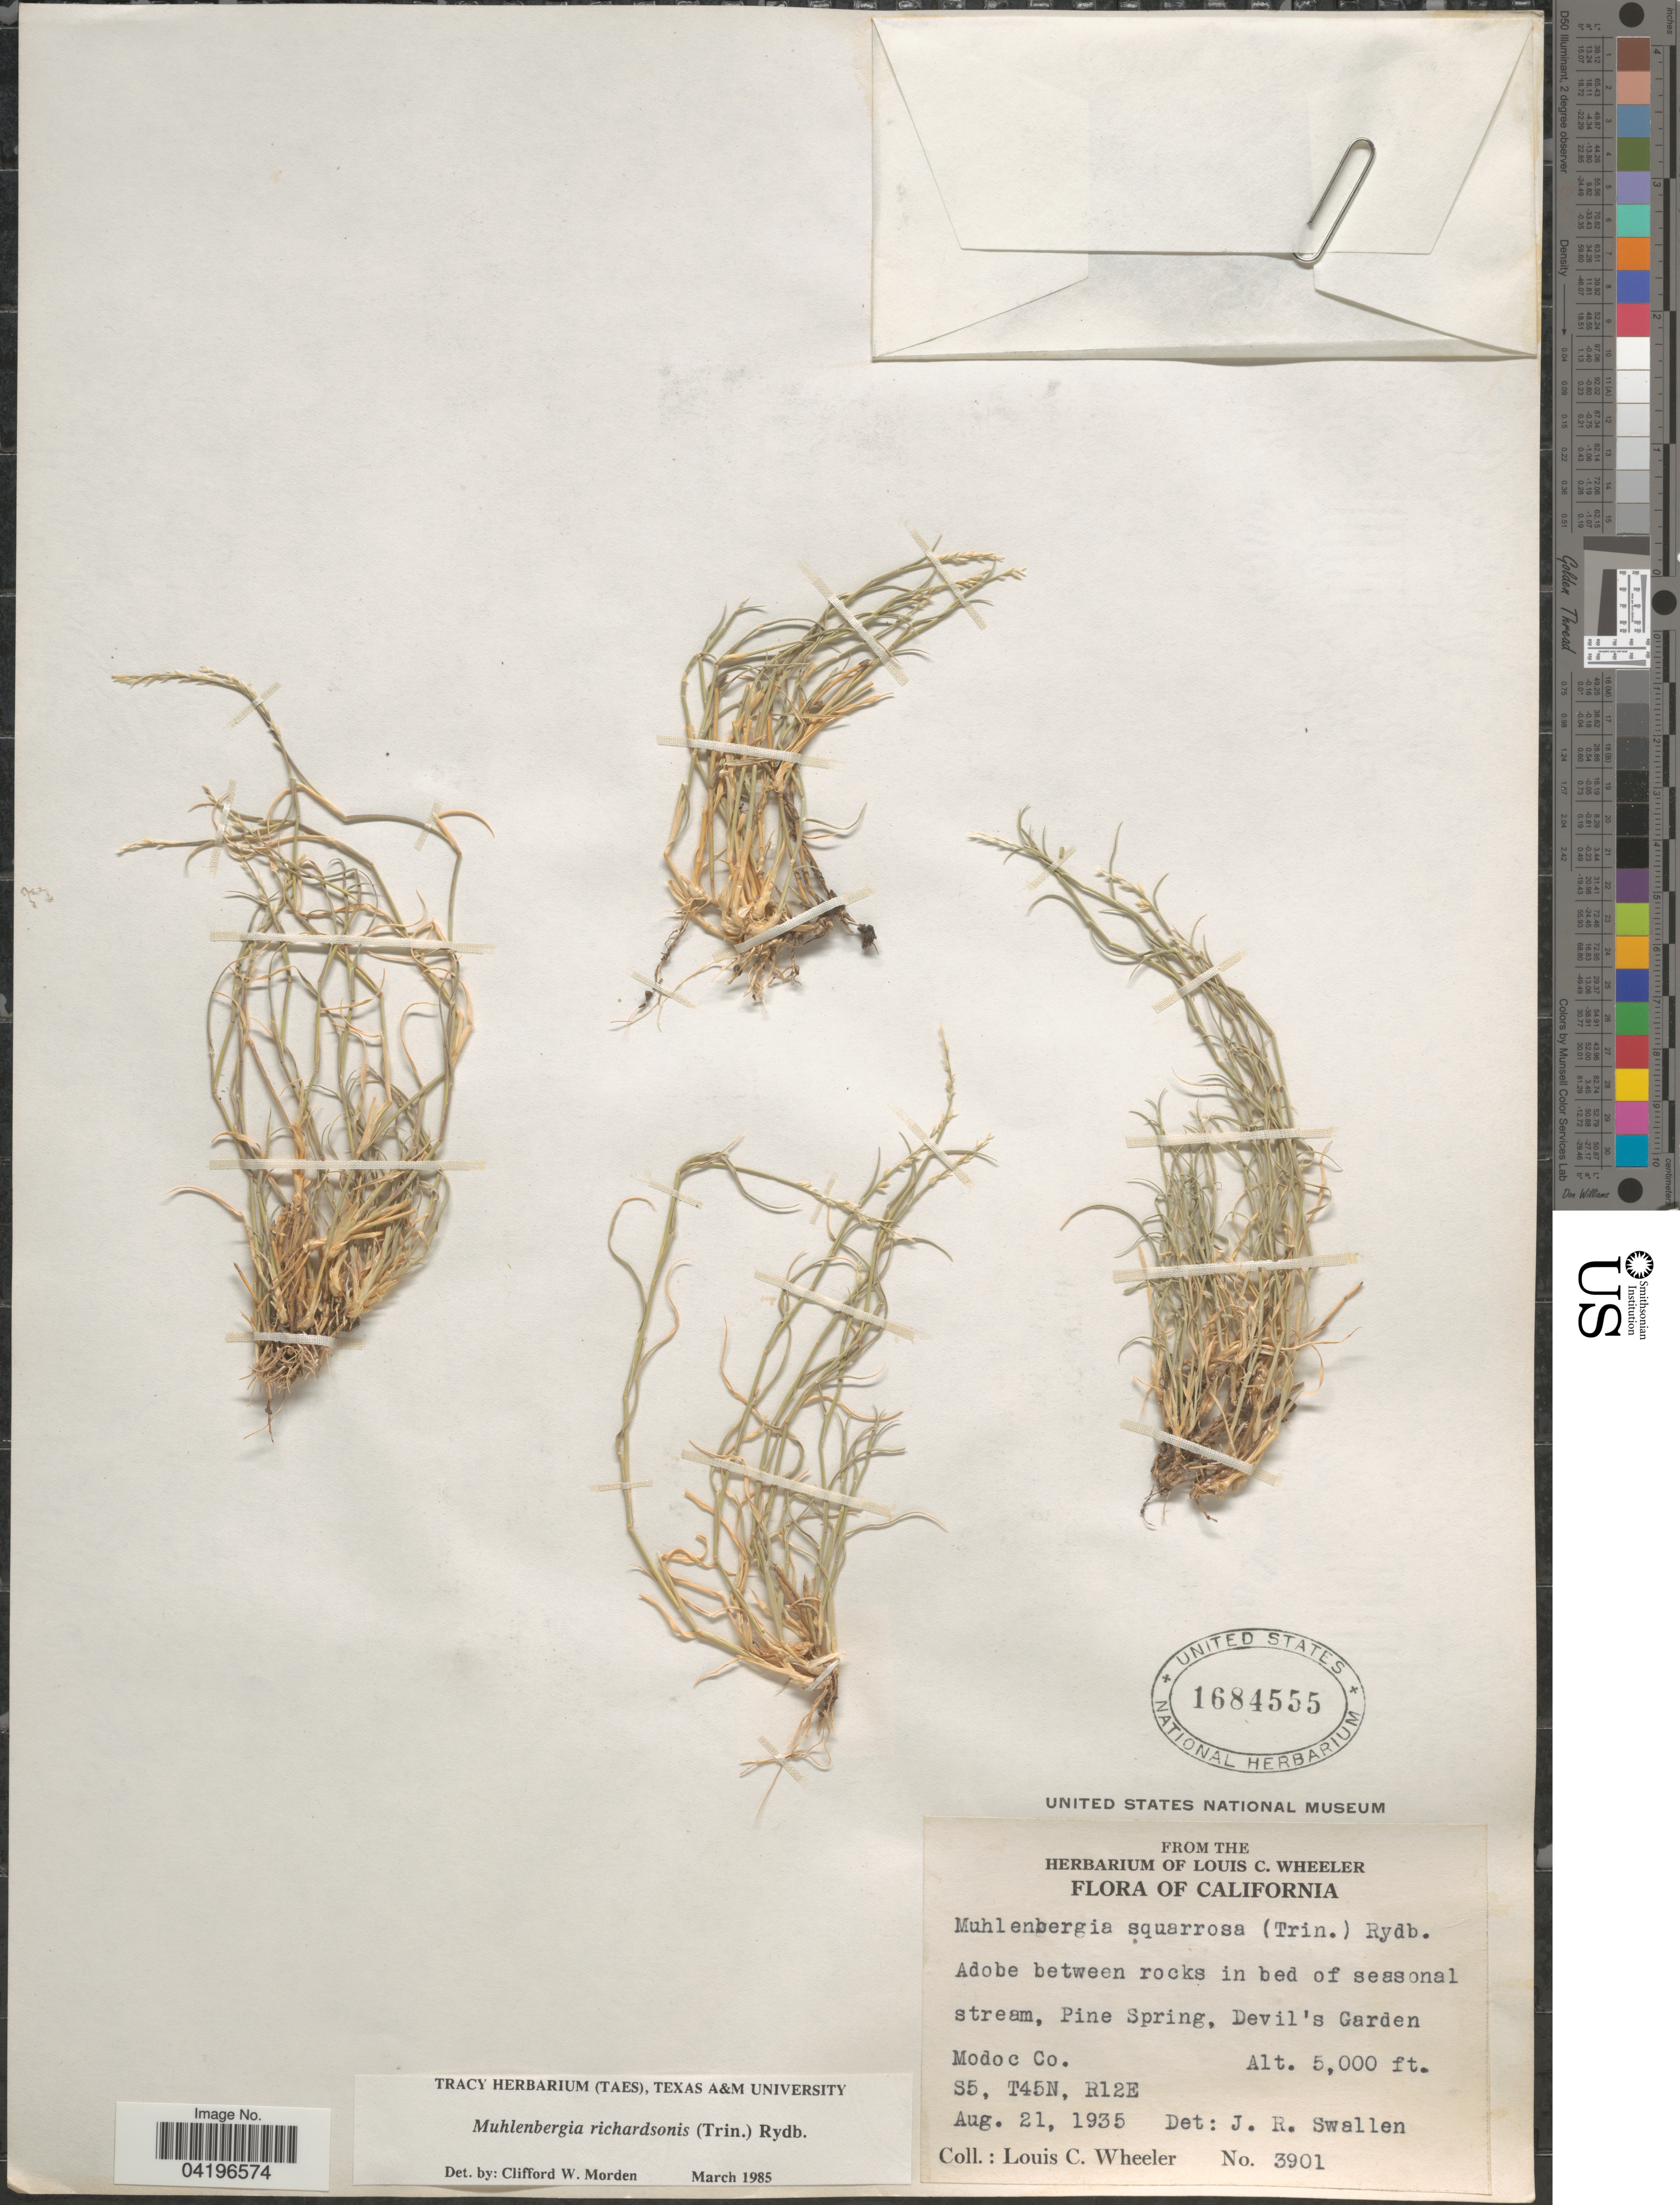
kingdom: Plantae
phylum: Tracheophyta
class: Liliopsida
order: Poales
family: Poaceae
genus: Muhlenbergia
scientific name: Muhlenbergia richardsonis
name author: (Trin.) Rydb.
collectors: L. C. Wheeler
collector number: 3901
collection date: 1935-08-21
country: United States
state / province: California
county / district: Modoc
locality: Pine Spring, Devils' Garden. Modoc Co. S5, T45N, R12E.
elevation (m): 1524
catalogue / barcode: US 1684555